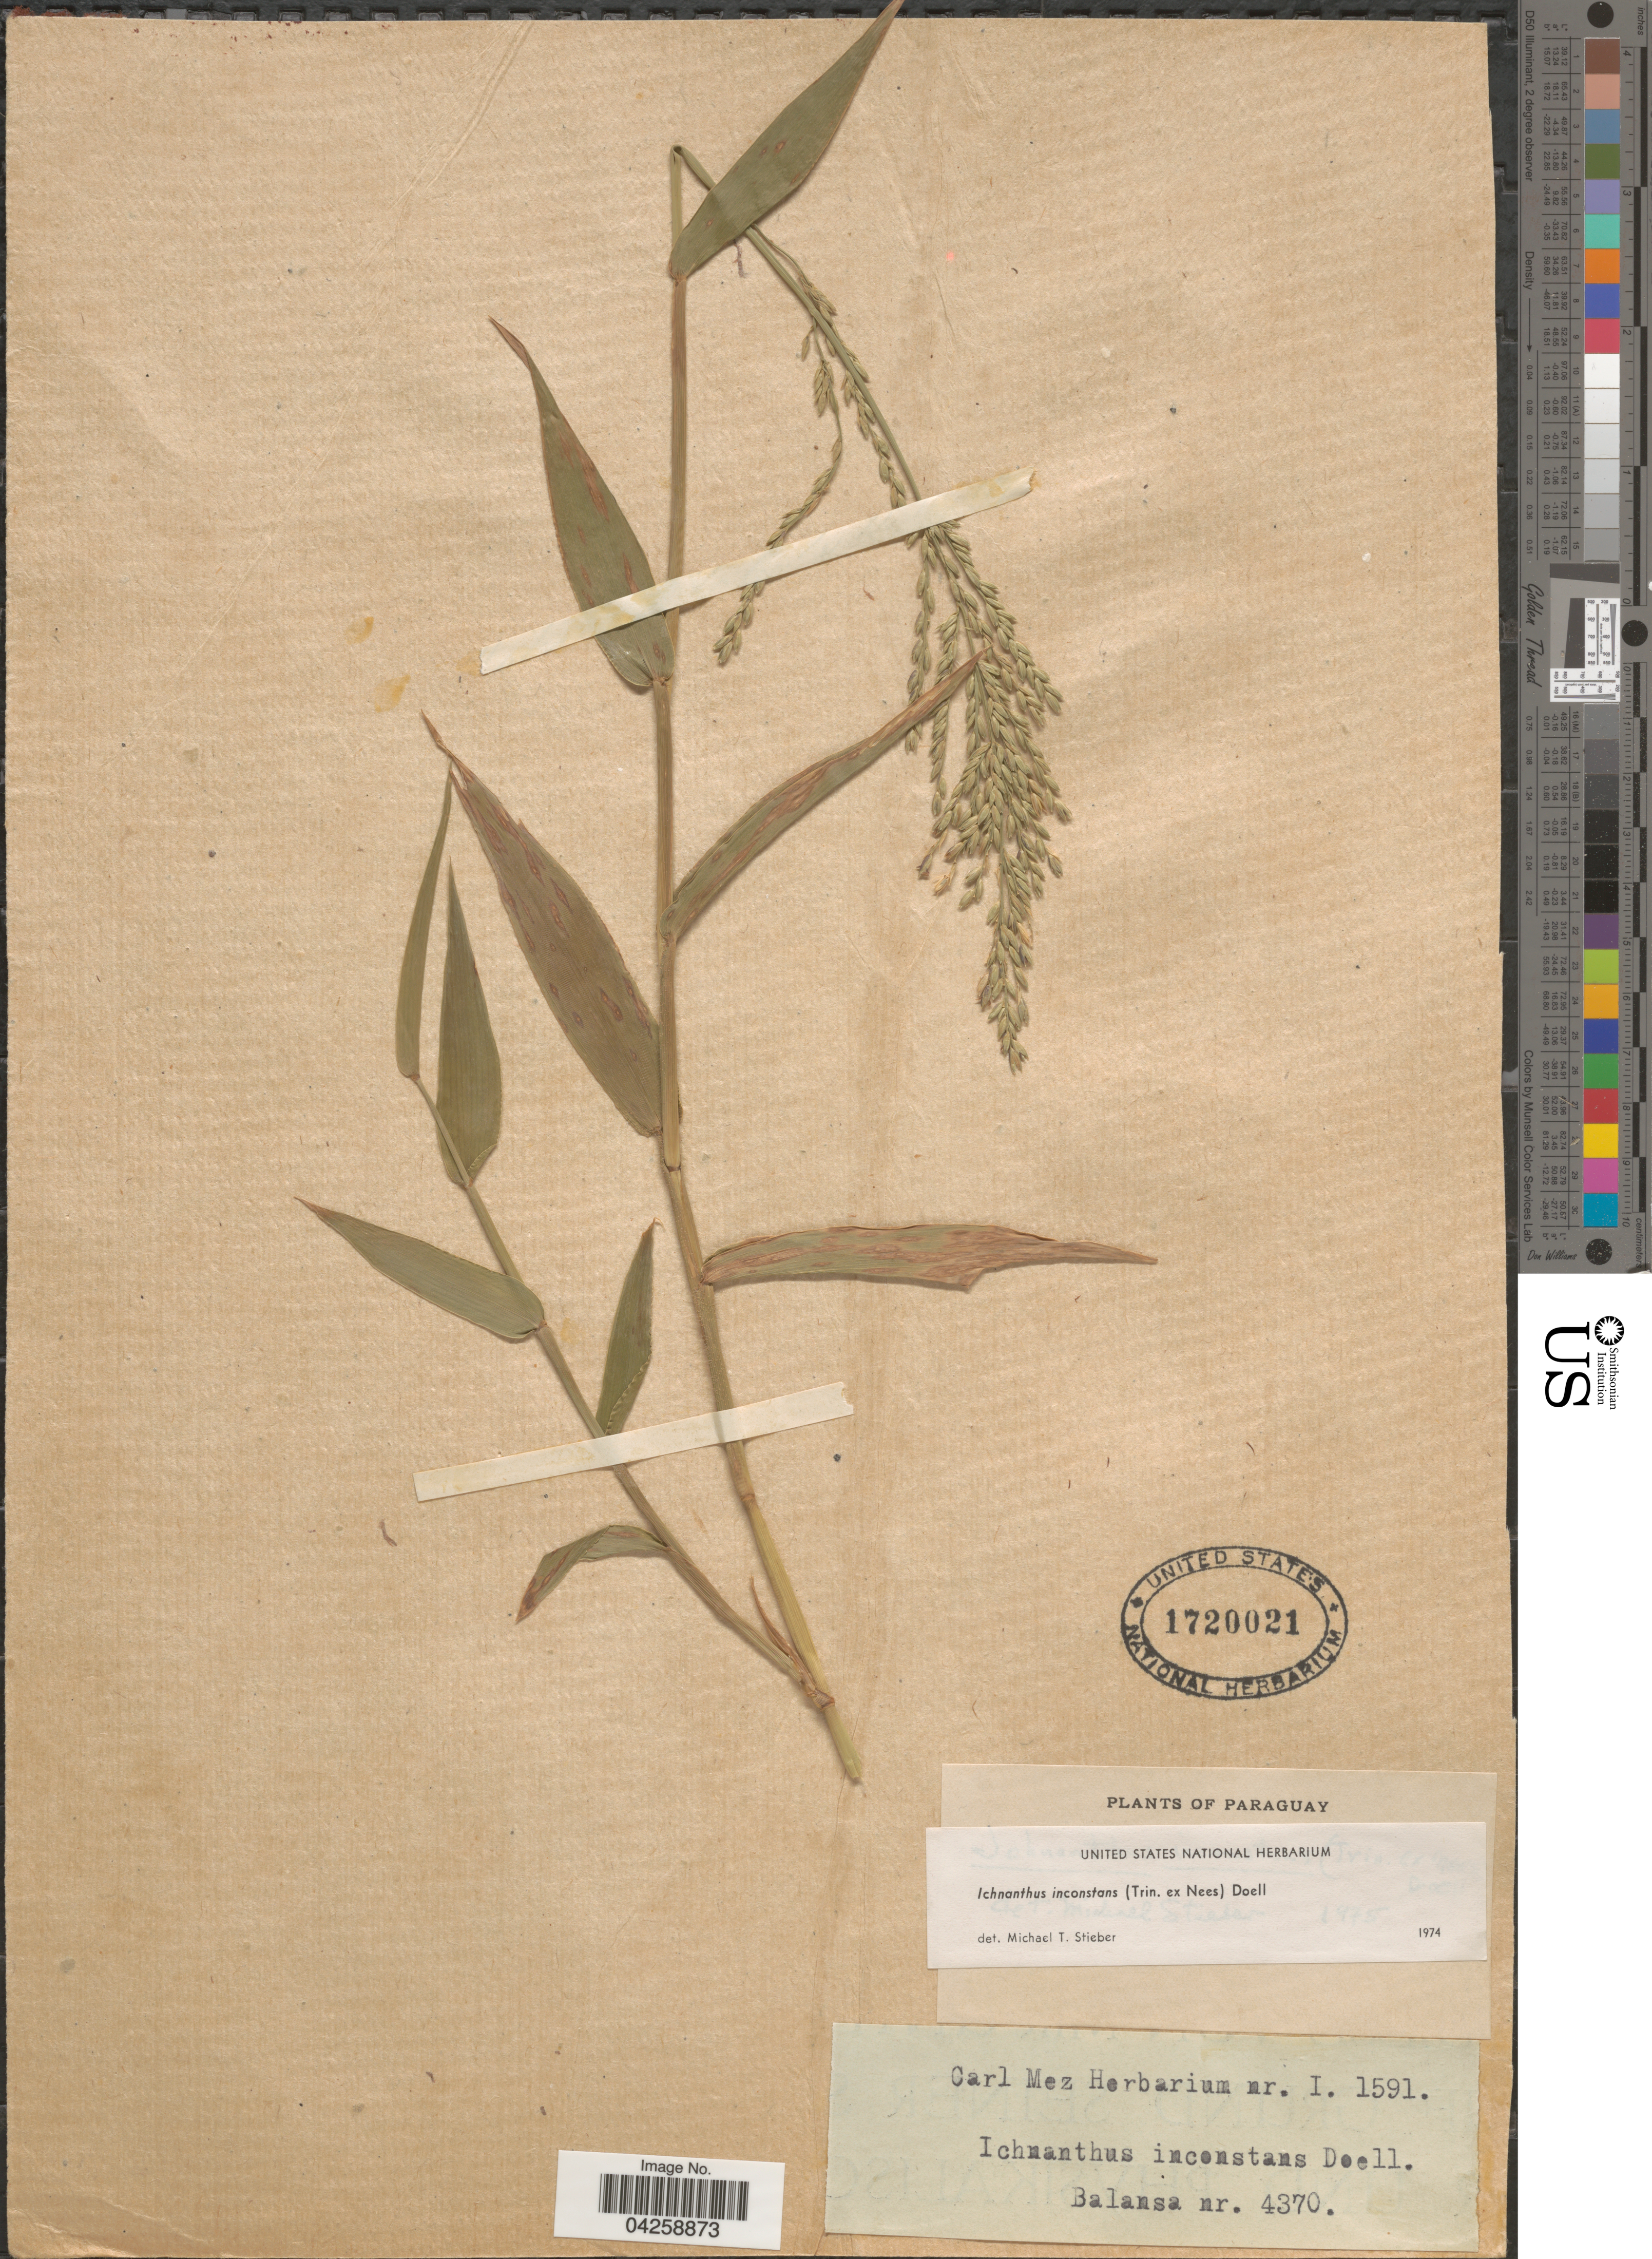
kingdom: Plantae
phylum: Tracheophyta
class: Liliopsida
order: Poales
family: Poaceae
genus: Ichnanthus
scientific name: Ichnanthus inconstans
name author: (Trin. ex Nees) Döll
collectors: -. Balansa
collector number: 4370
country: Paraguay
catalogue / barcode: US 1720021